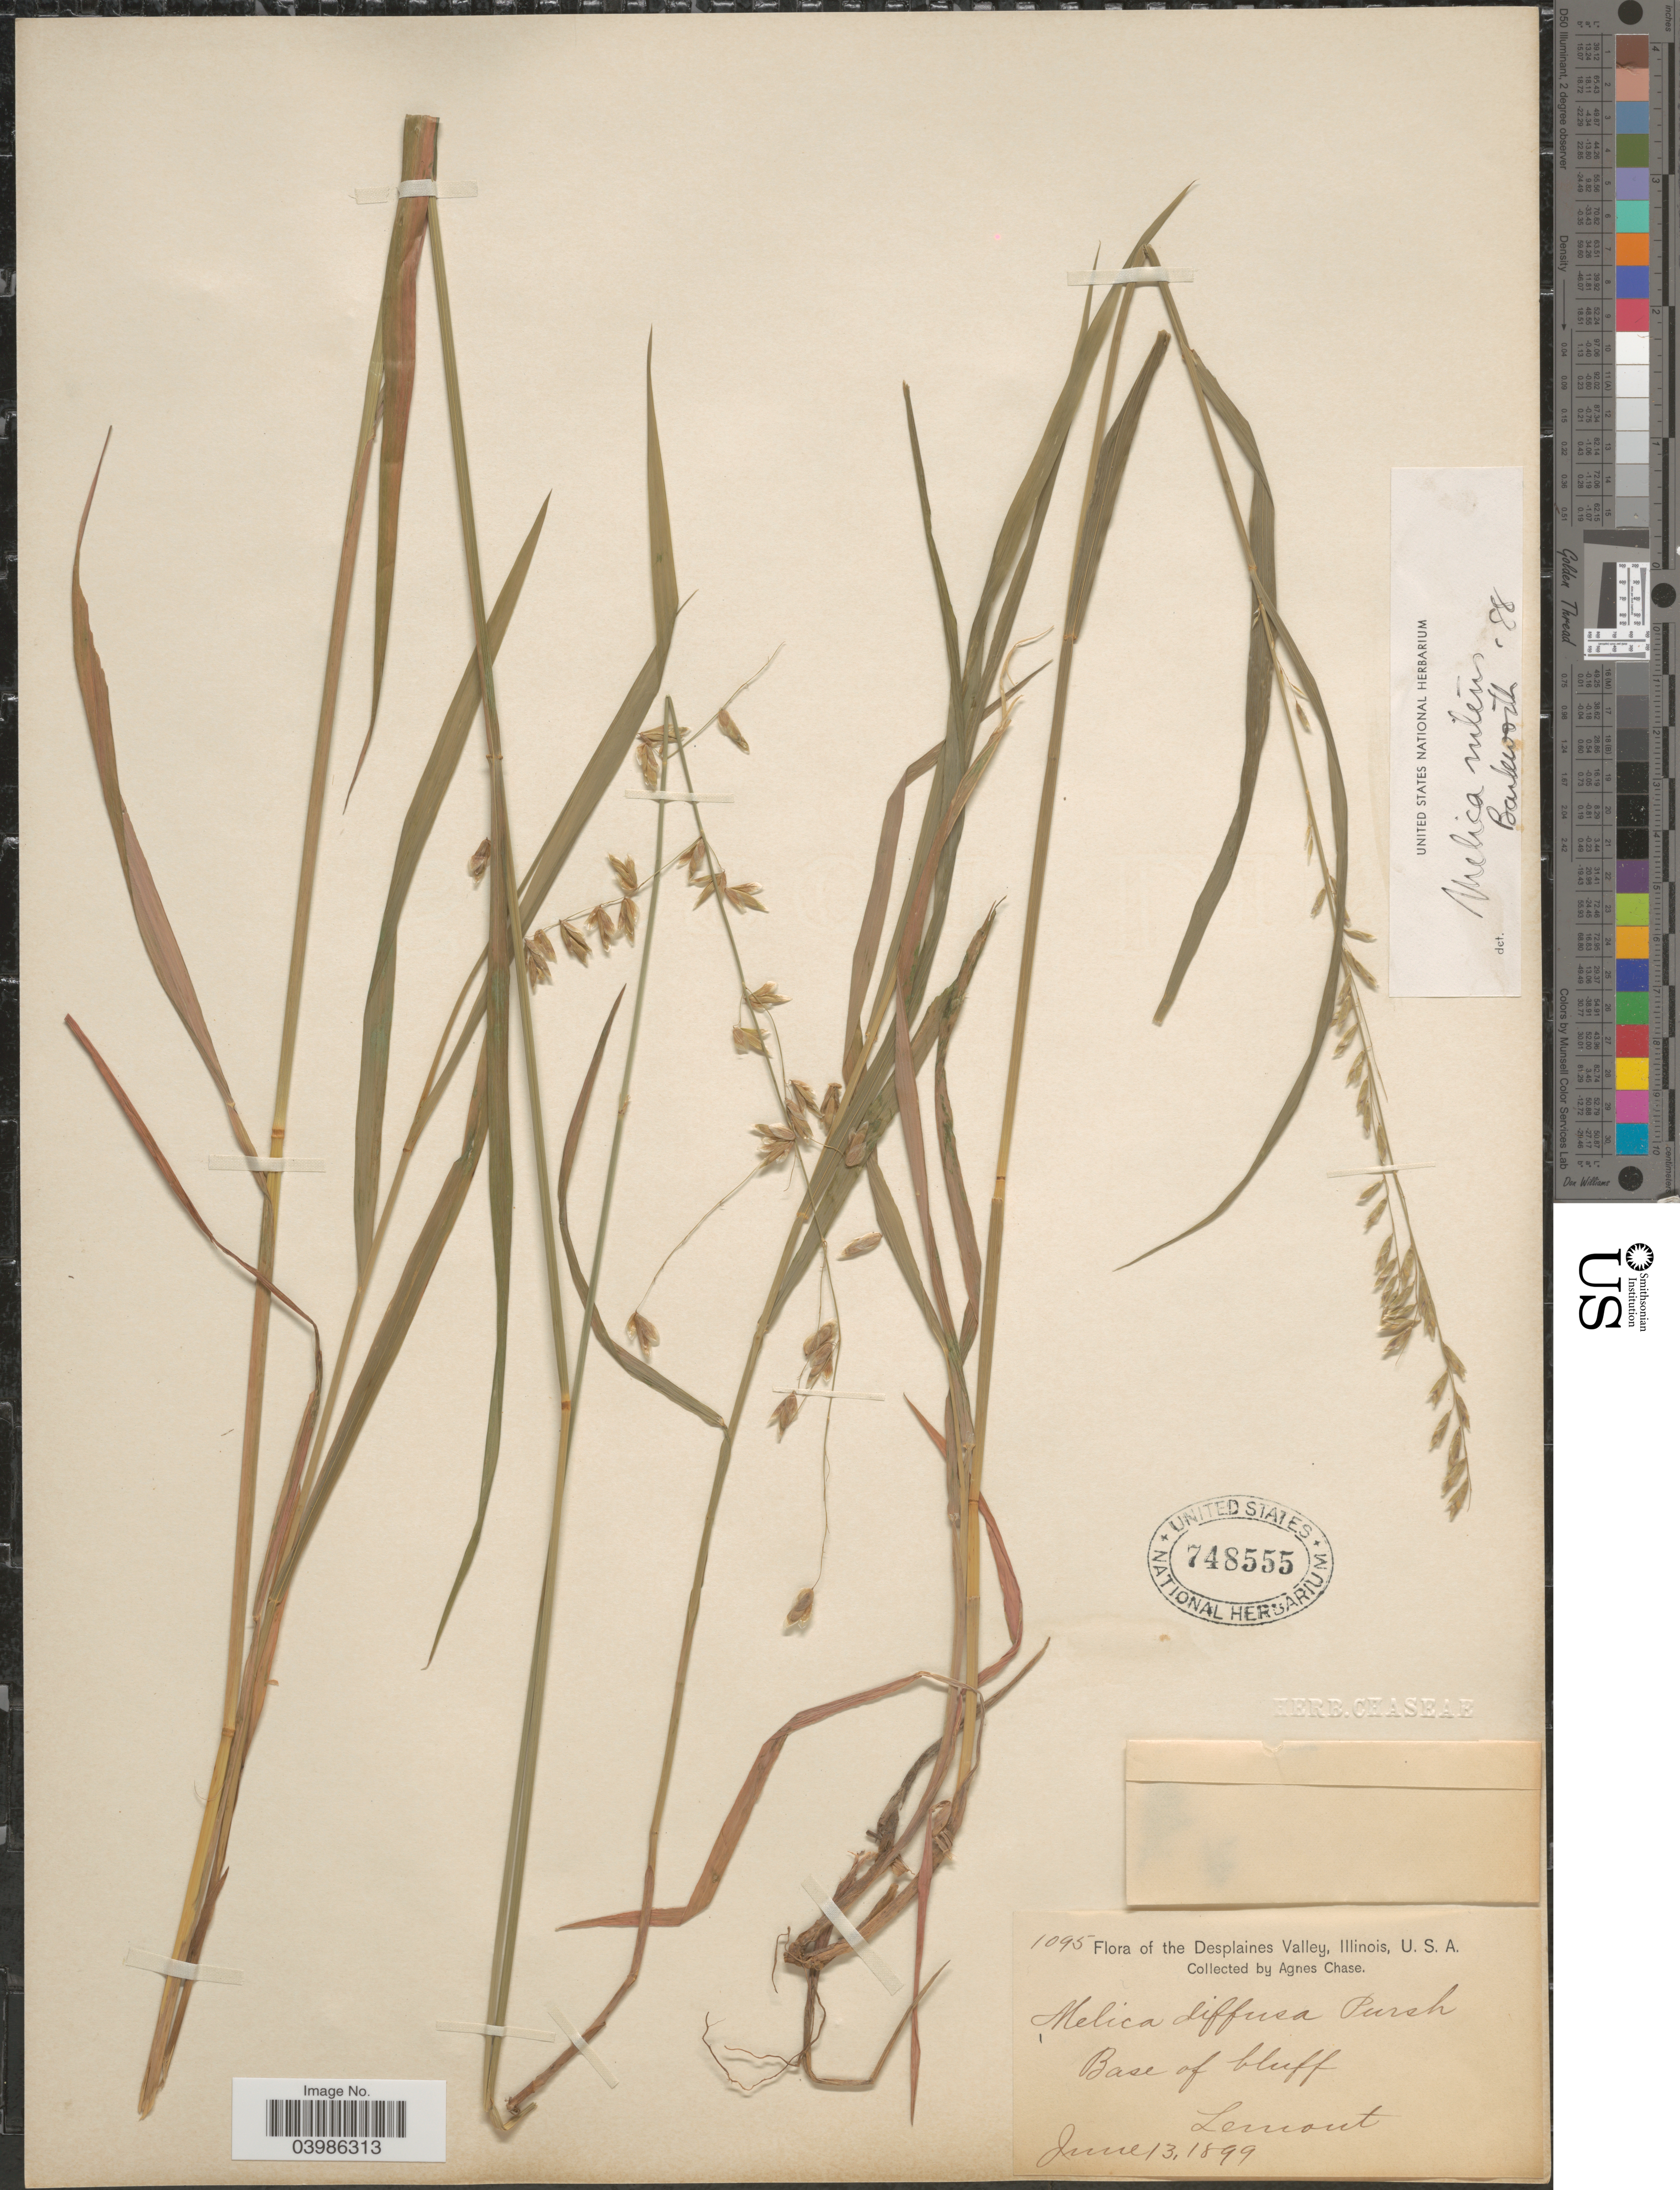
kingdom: Plantae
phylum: Tracheophyta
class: Liliopsida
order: Poales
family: Poaceae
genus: Melica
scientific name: Melica nitens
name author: (Scribn.) Nutt. ex Piper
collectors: A. Chase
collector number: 1095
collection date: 1899-06-13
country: United States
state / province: Illinois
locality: The Desplaines Valley. Base of bluff. Lemont.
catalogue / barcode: US 748555